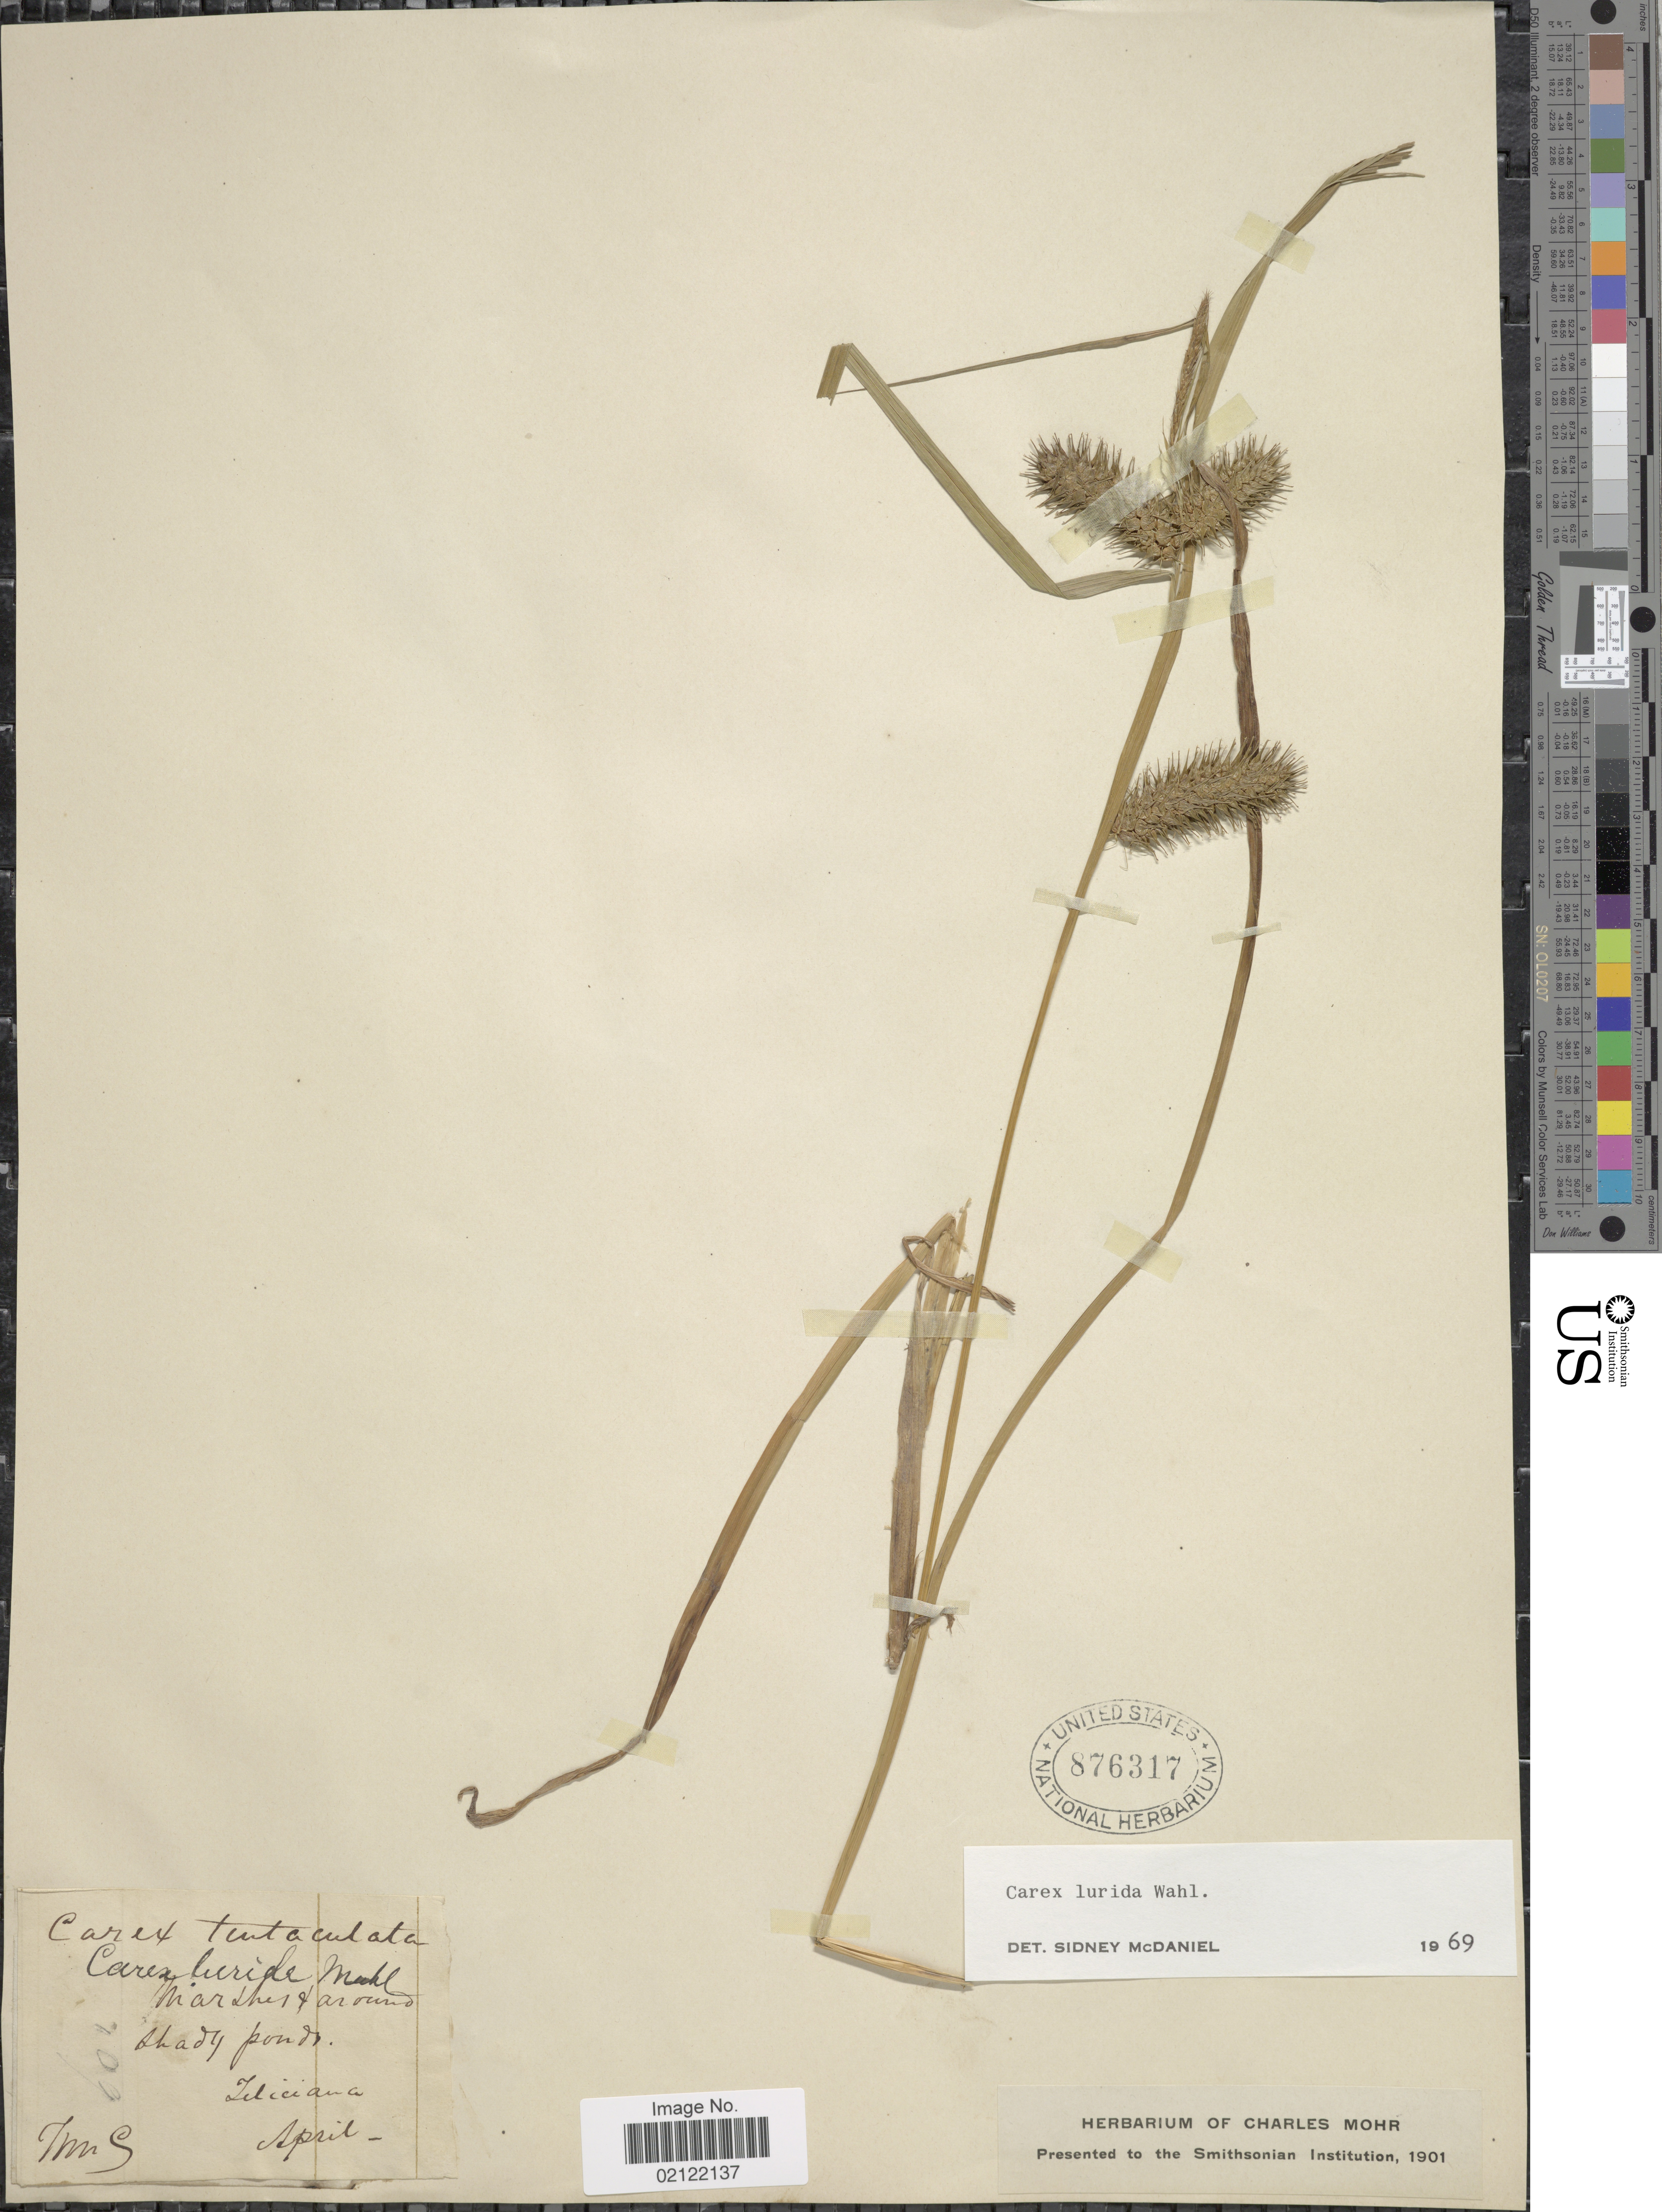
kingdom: Plantae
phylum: Tracheophyta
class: Liliopsida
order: Poales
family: Cyperaceae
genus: Carex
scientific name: Carex lurida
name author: Wahlenb.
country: United States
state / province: Louisiana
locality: Shady ponds. Feliciana.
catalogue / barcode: US 876317